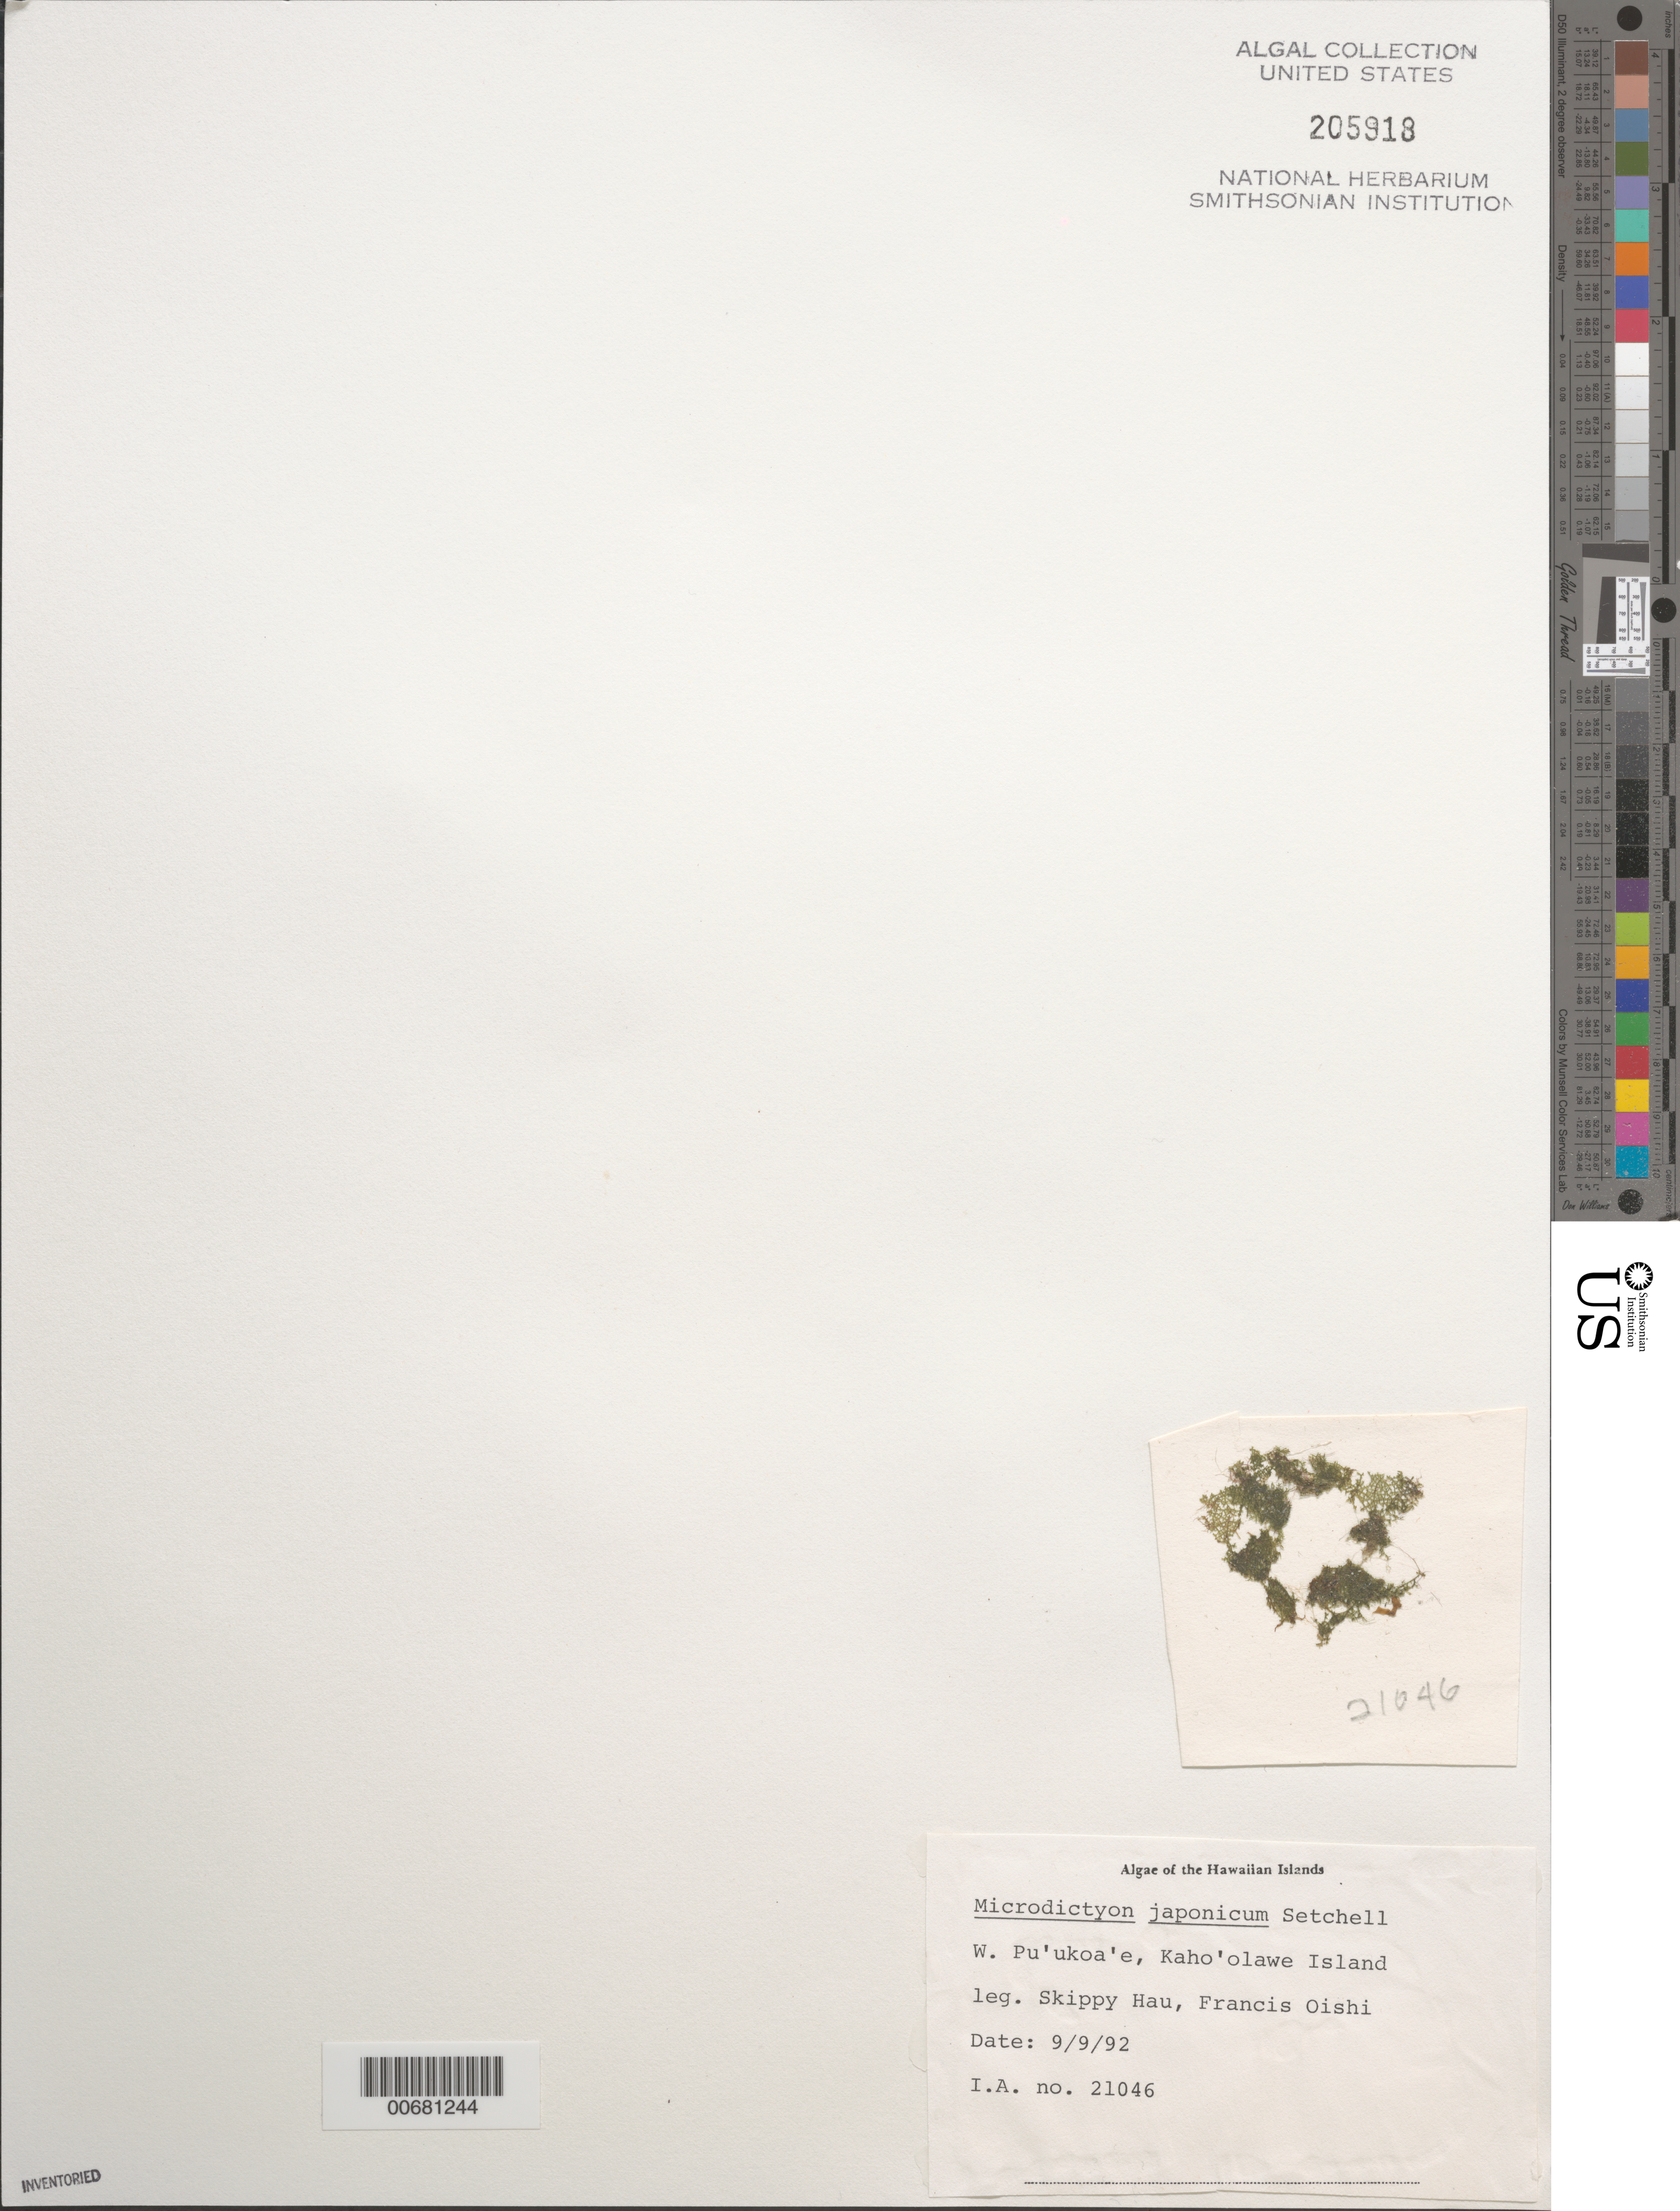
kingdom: Plantae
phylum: Chlorophyta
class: Ulvophyceae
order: Cladophorales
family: Anadyomenaceae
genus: Microdictyon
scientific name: Microdictyon japonicum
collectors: S. Hau & F. Oishi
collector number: IAA 21046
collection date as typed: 09 Sep 1992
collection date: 1992-09-09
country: United States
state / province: Hawaii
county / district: Maui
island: Kaho'olawe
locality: West Pu'ukoa'e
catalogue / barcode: US 205918